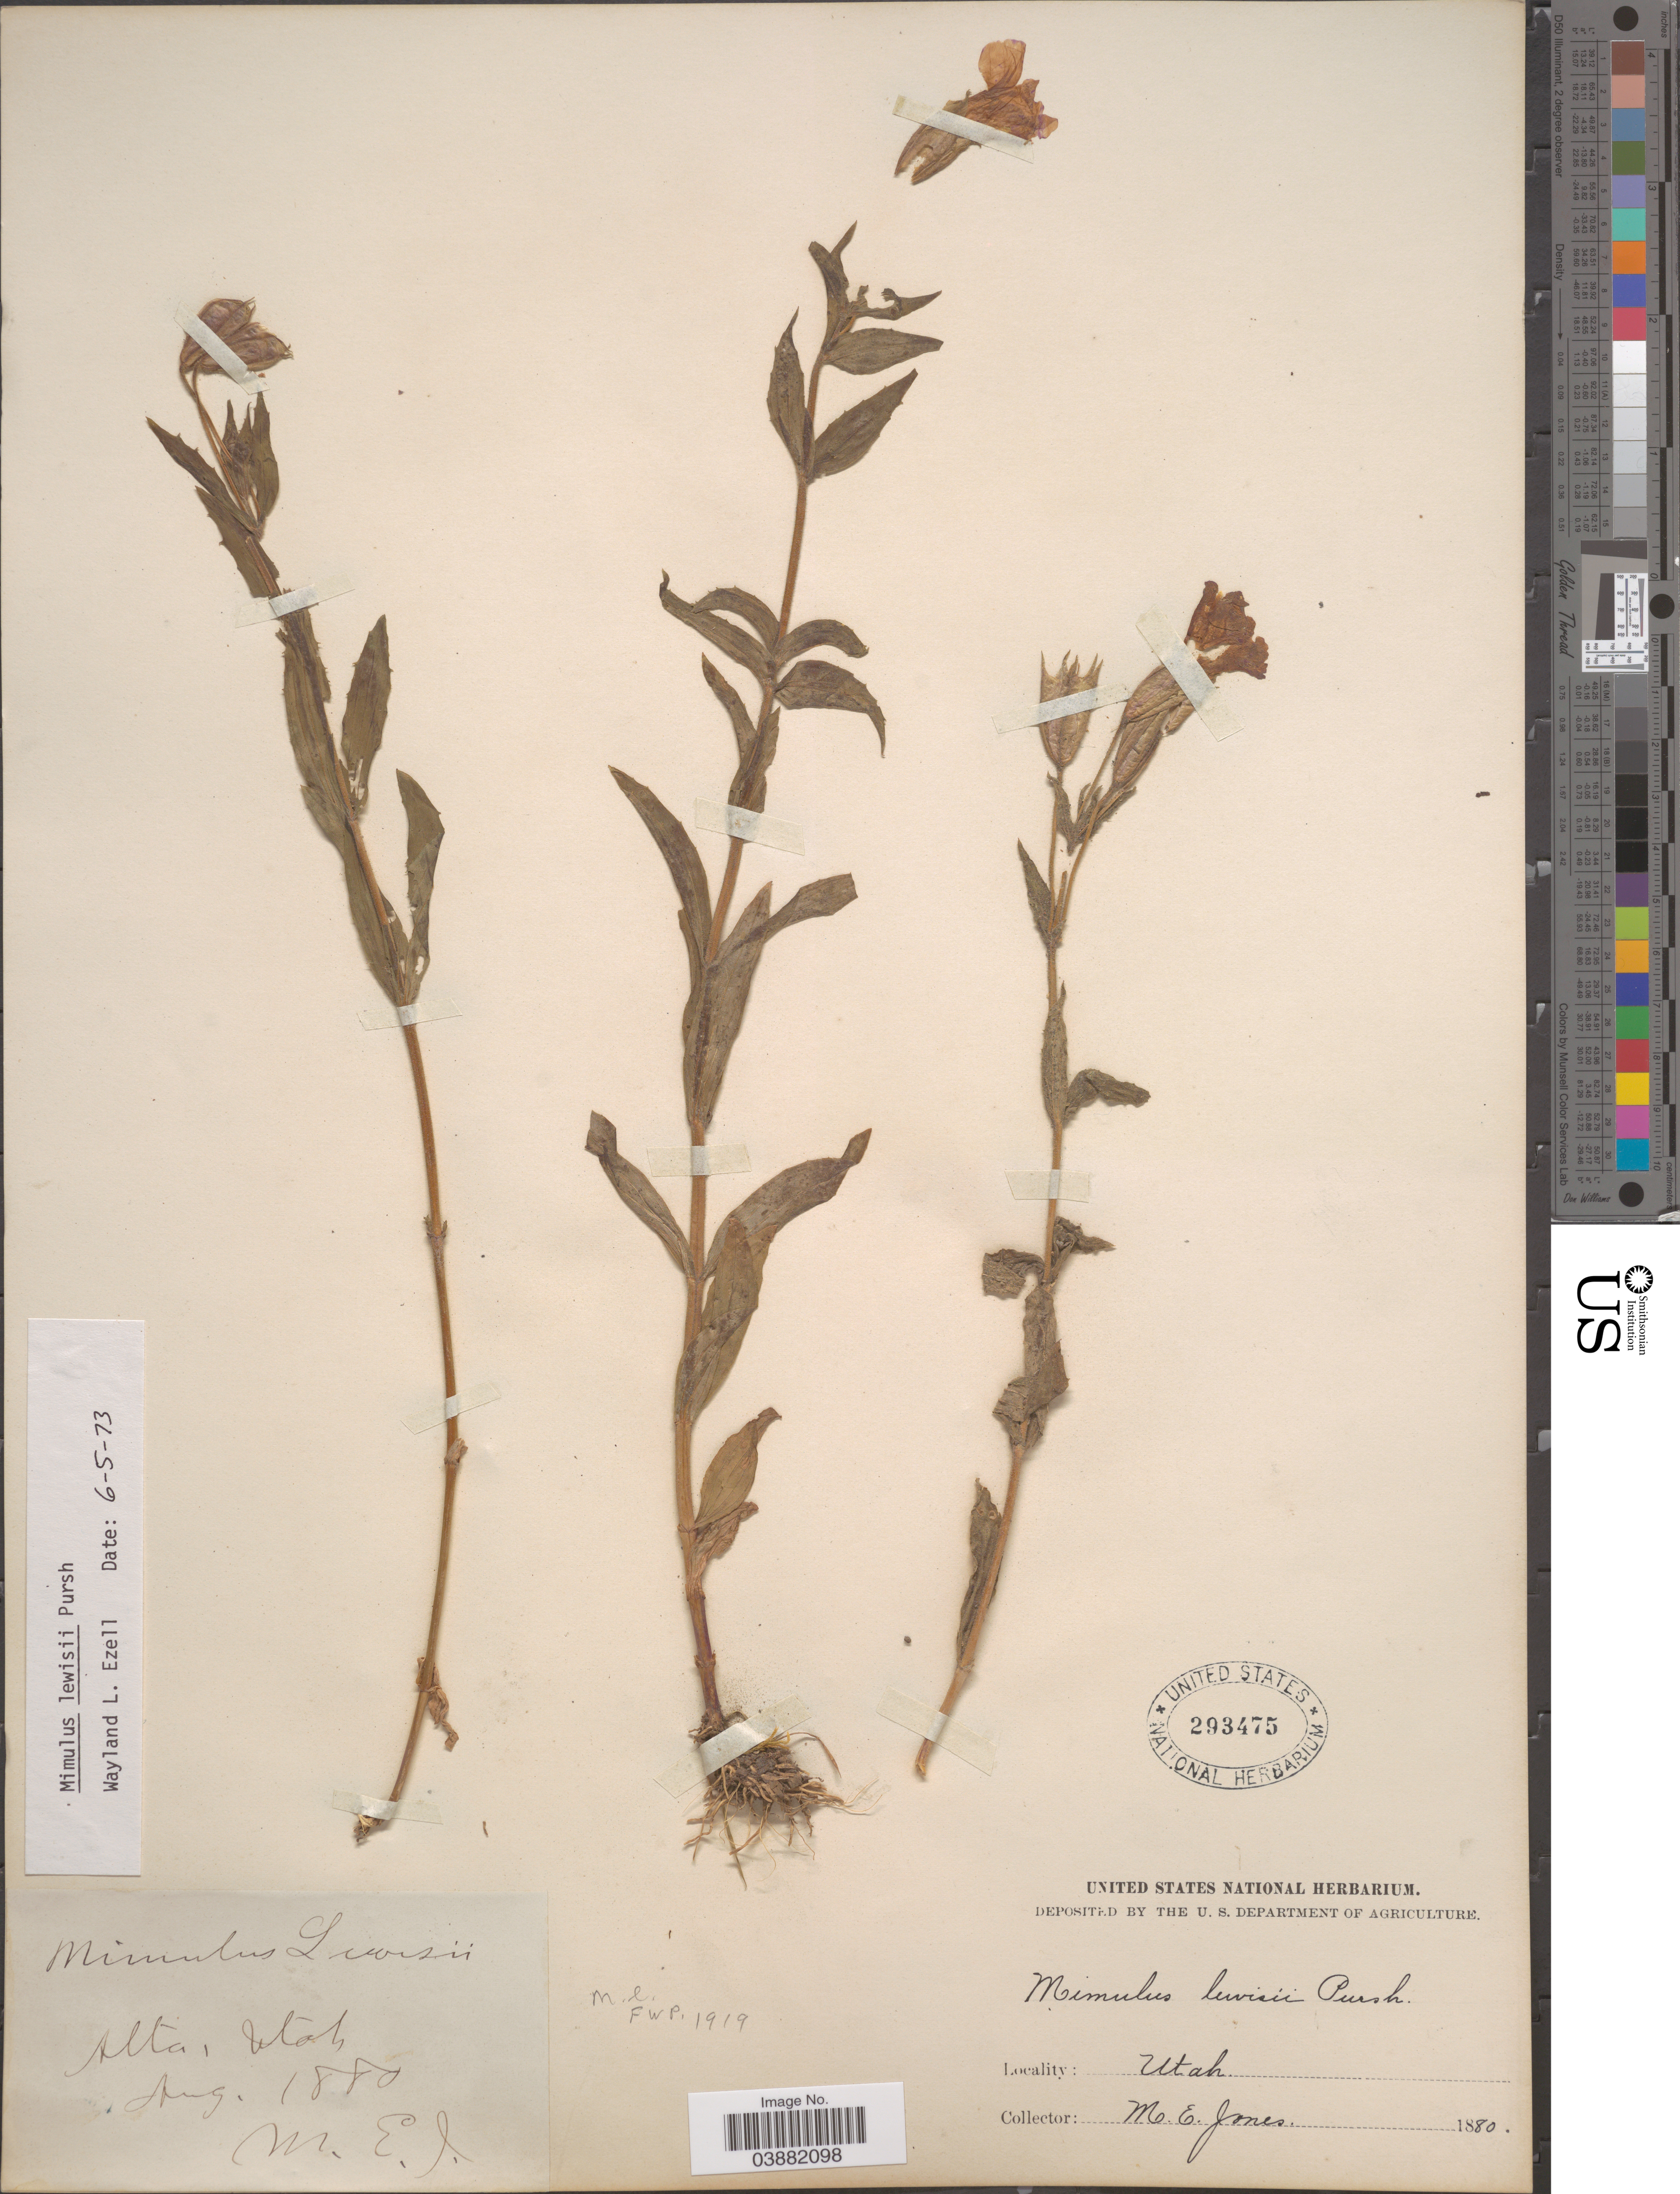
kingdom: Plantae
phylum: Tracheophyta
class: Magnoliopsida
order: Lamiales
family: Phrymaceae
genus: Mimulus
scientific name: Mimulus lewisii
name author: Pursh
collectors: M. E. Jones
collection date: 1880-08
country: United States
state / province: Utah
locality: Alta.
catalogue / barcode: US 293475